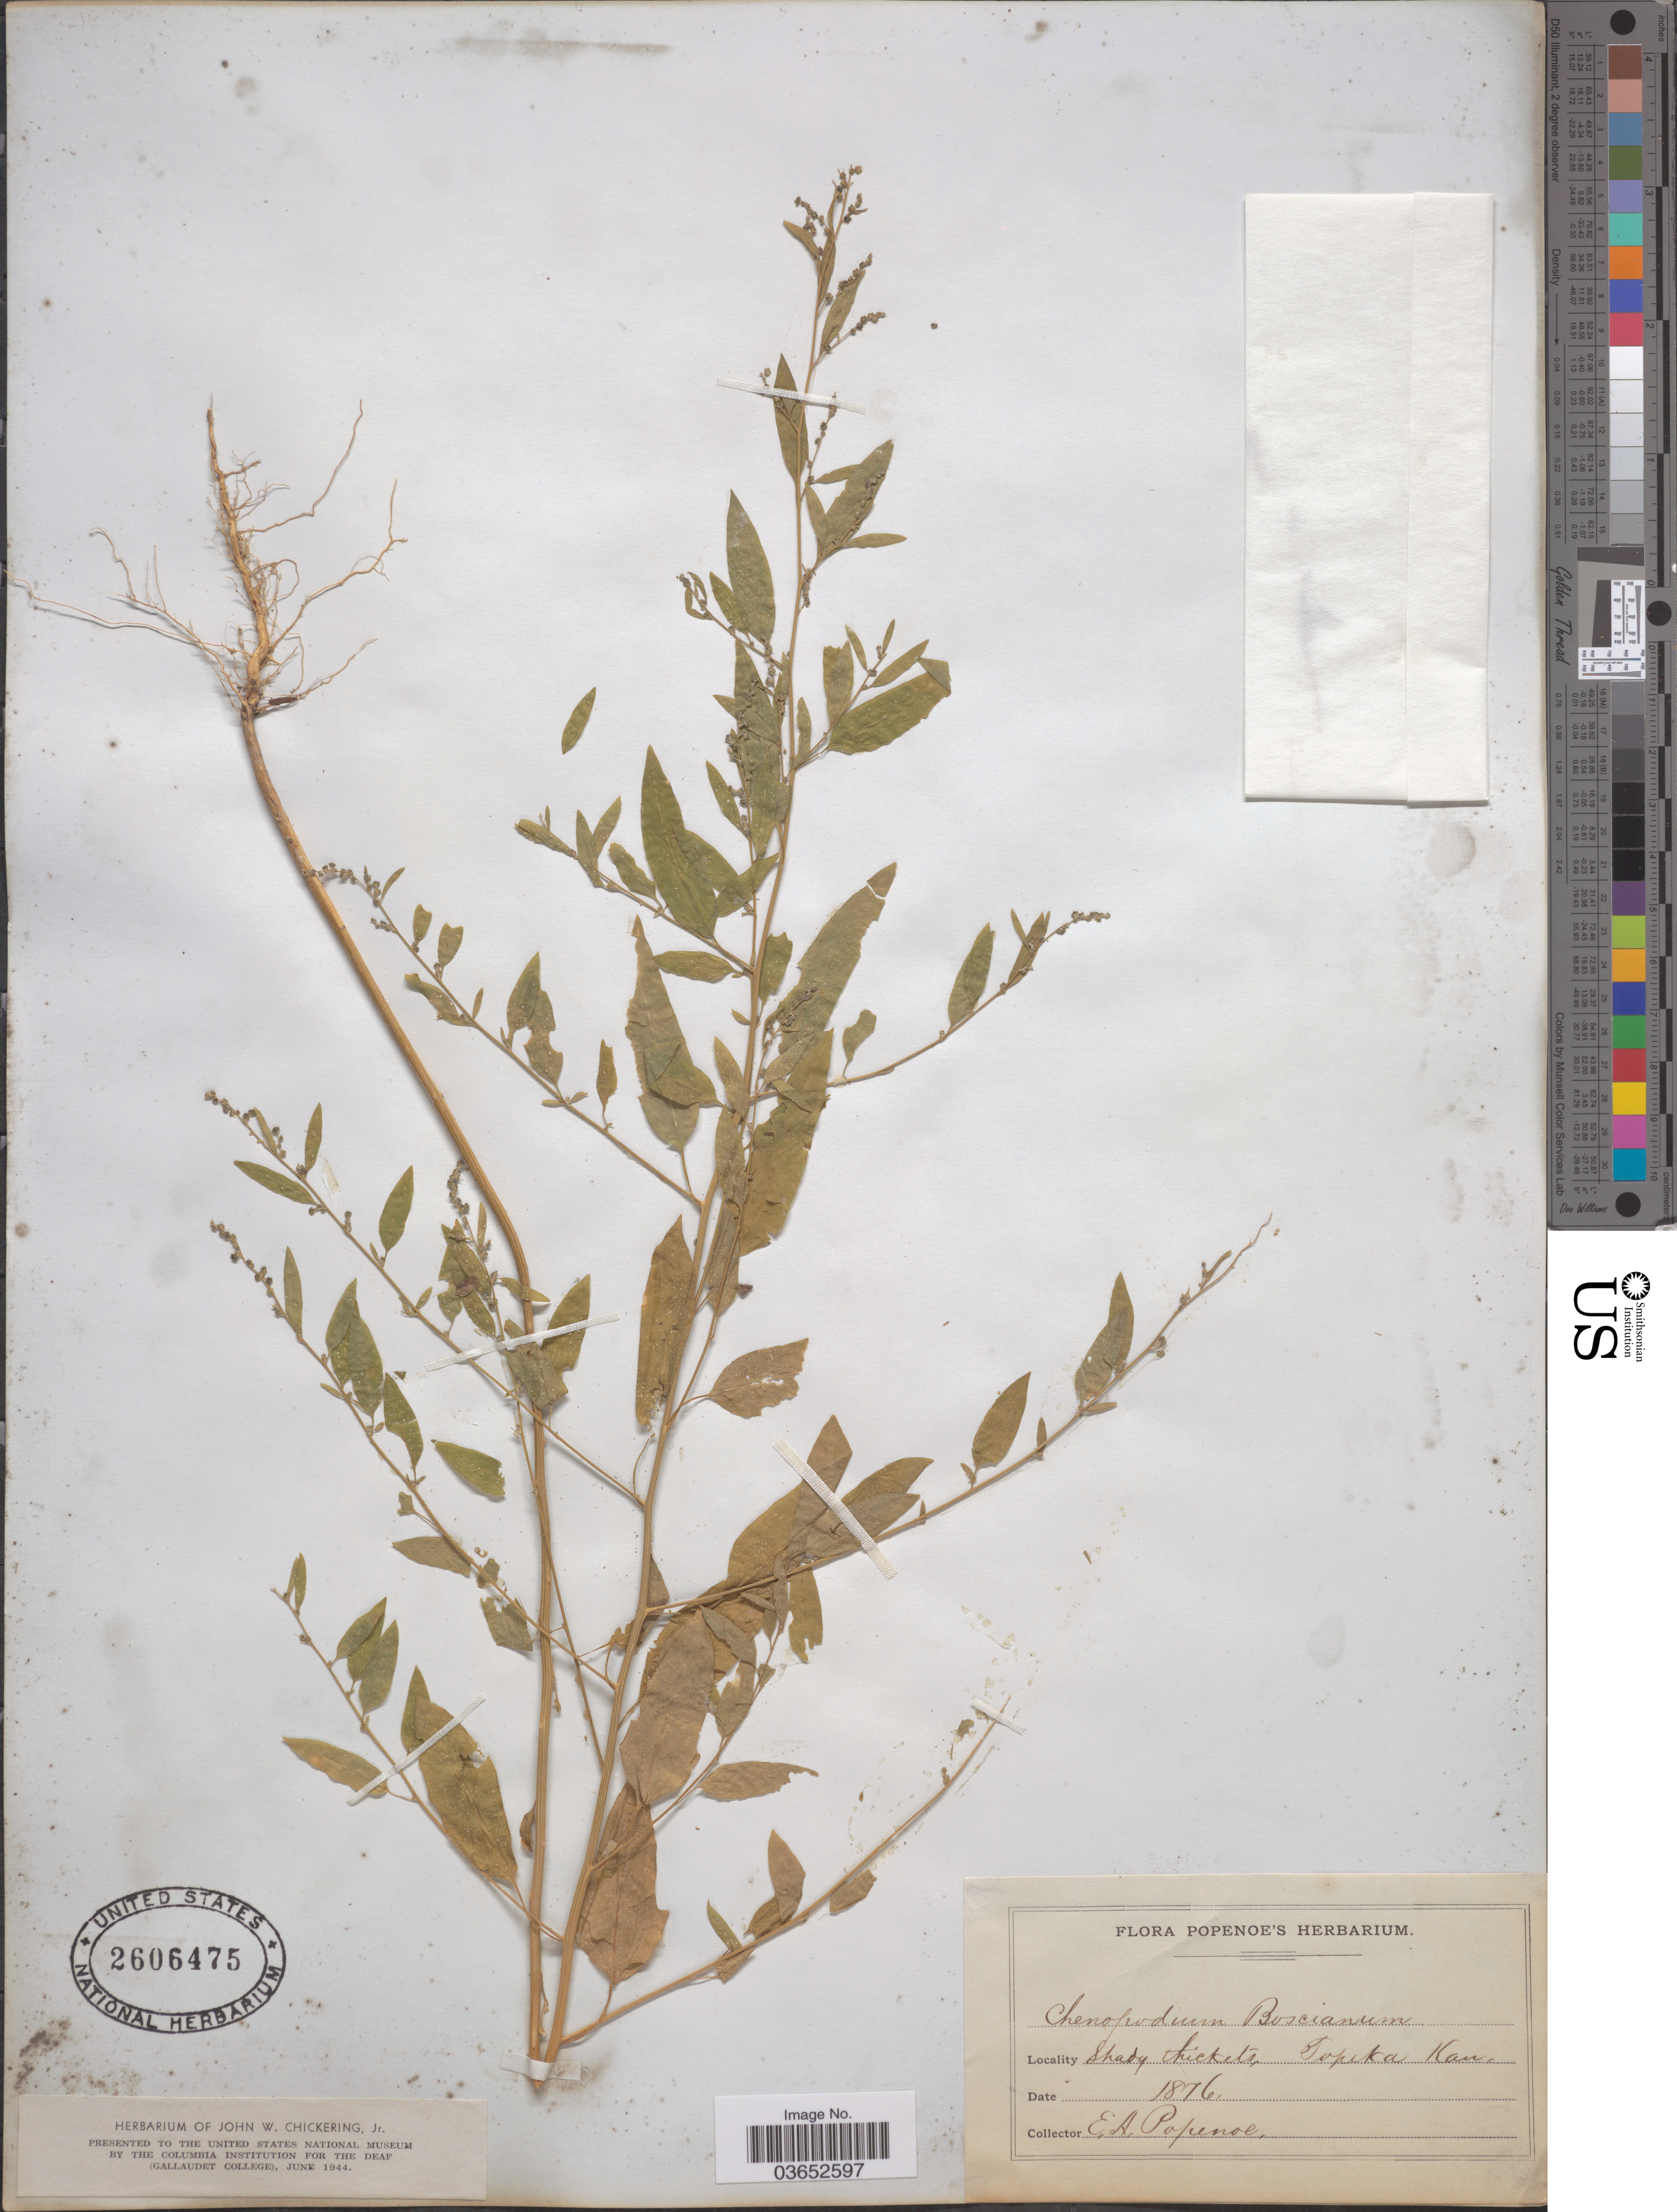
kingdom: Plantae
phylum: Tracheophyta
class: Magnoliopsida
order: Caryophyllales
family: Amaranthaceae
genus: Chenopodium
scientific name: Chenopodium boscianum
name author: Moq.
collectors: E. A. Popenoe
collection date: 1876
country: United States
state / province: Kansas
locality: Topeka.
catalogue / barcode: US 2606475